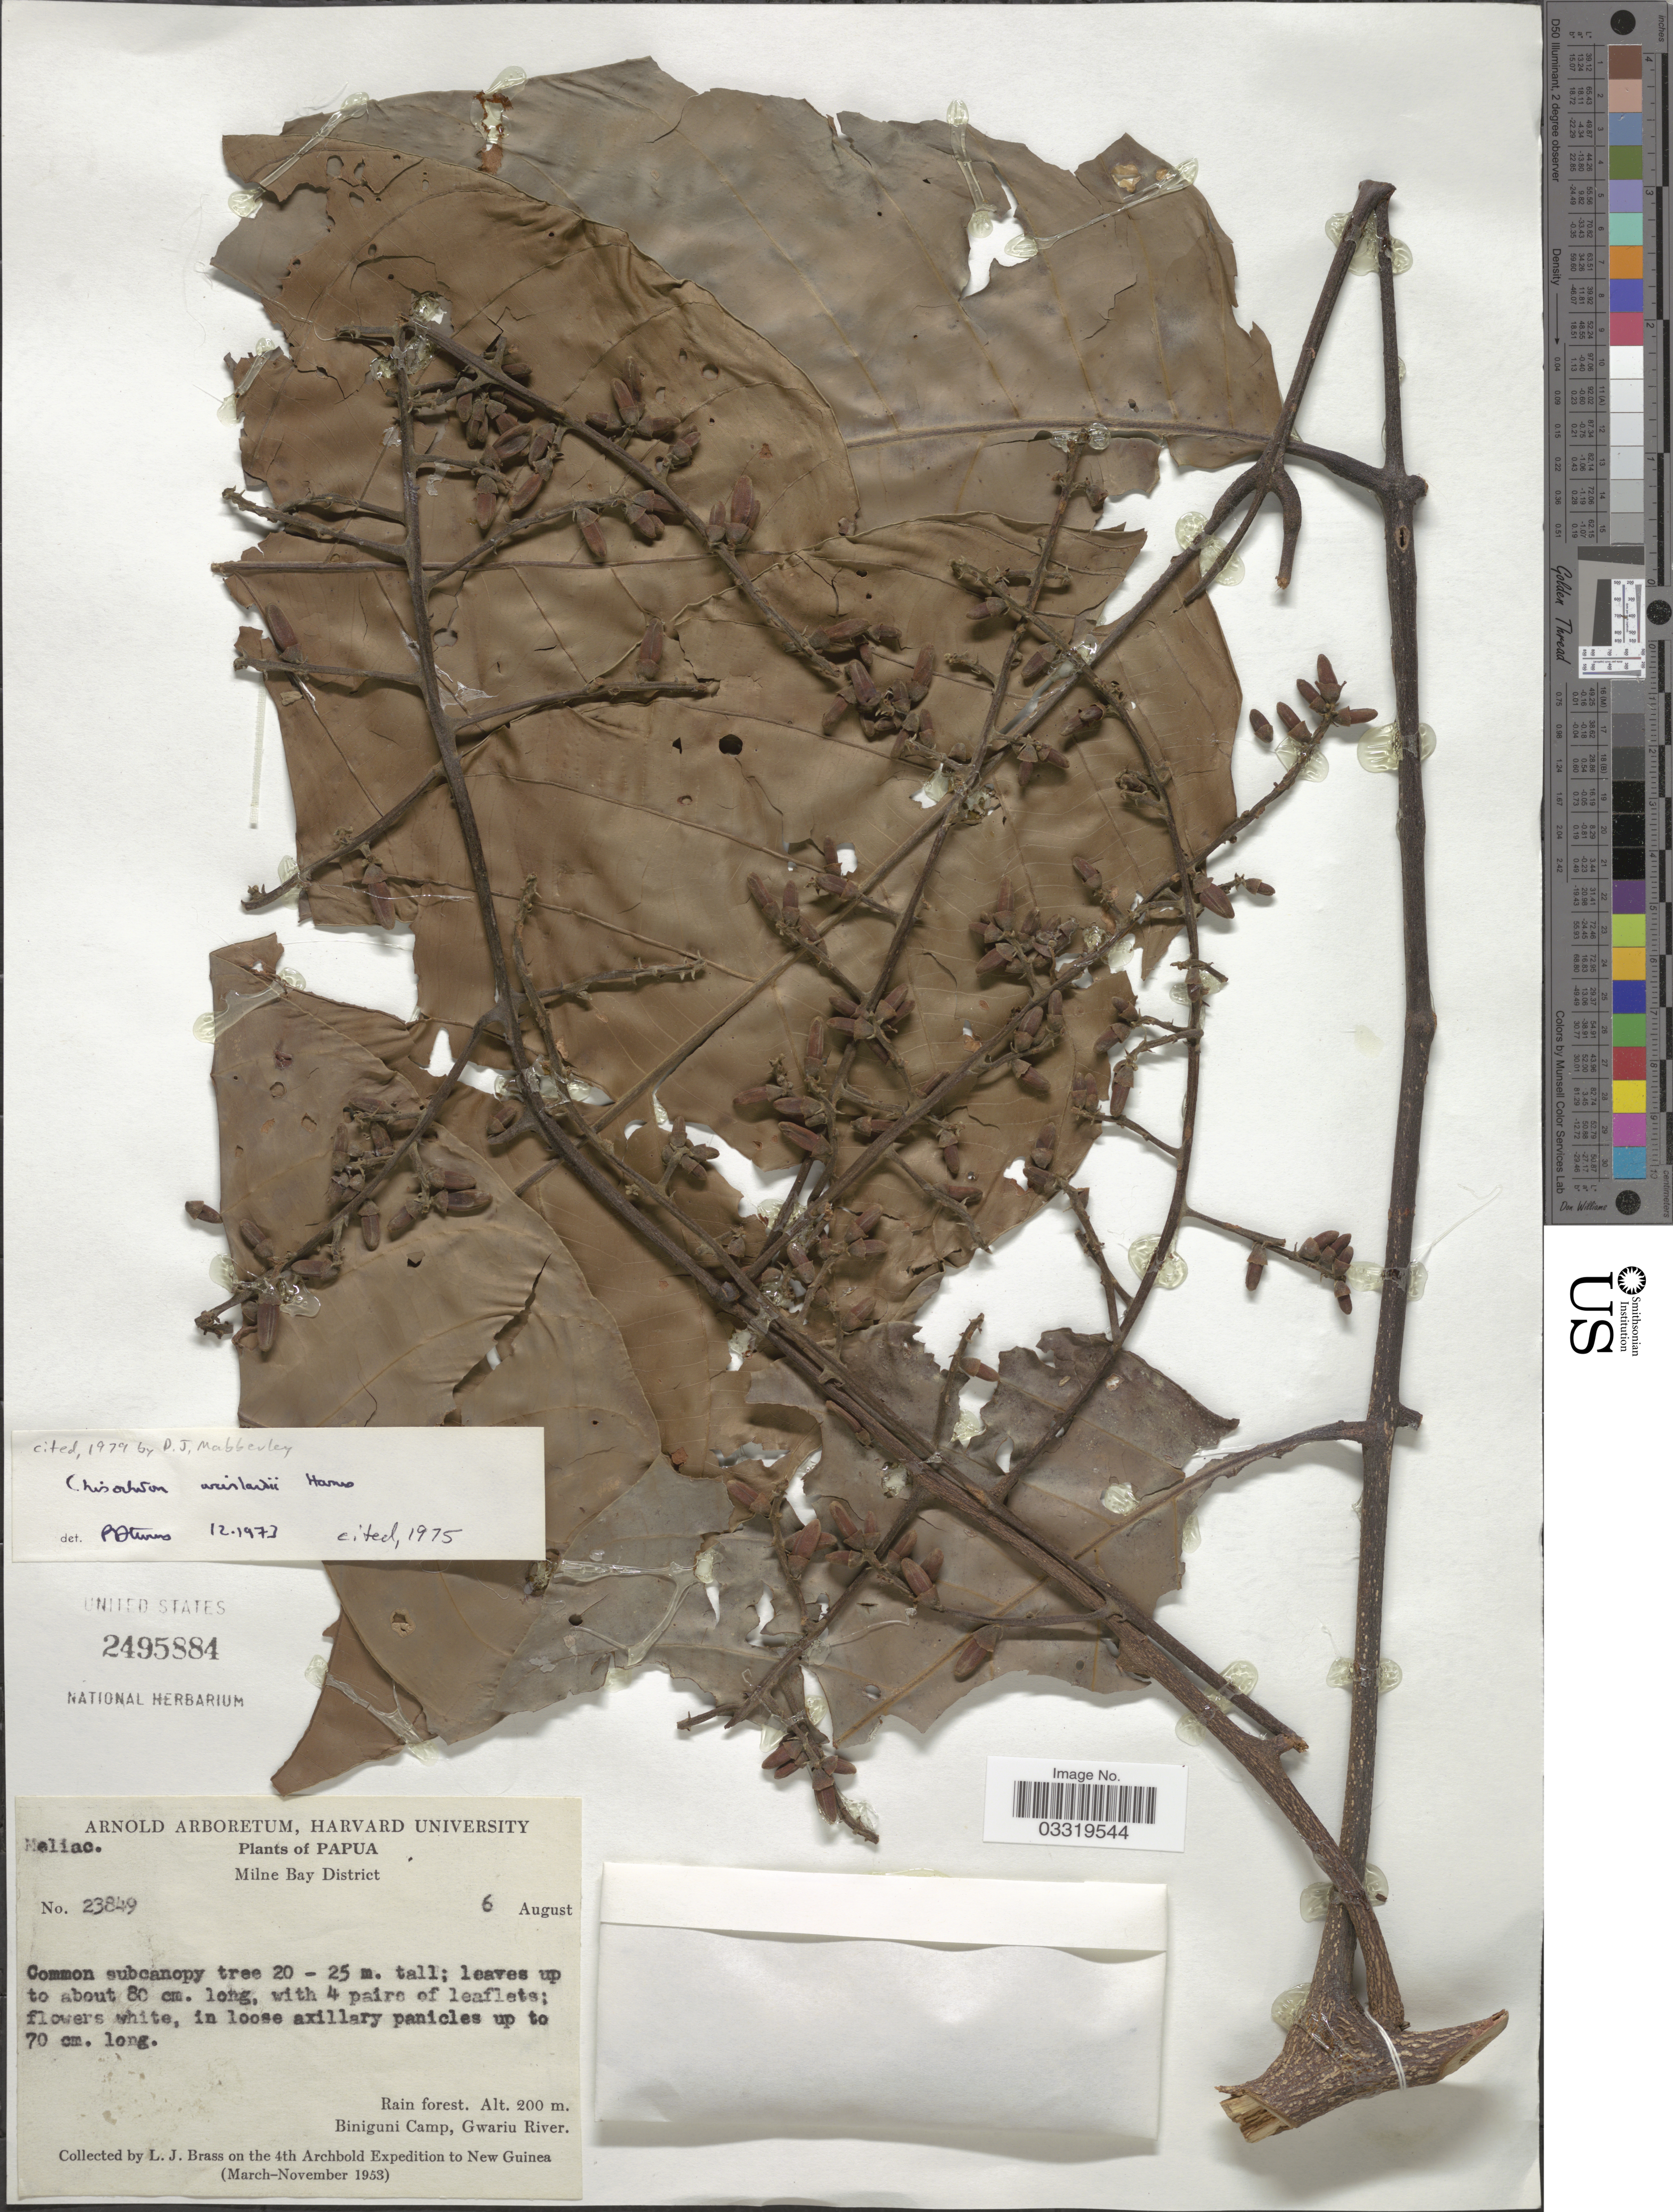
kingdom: Plantae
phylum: Tracheophyta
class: Magnoliopsida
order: Sapindales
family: Meliaceae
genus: Chisocheton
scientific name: Chisocheton lasiocarpus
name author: (Miq.) Valeton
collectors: L. J. Brass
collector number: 23849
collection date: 1953-08-06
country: Papua New Guinea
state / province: Milne Bay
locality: Papua, Milne Bay District, Biniguni Camp, Gwariu River, New Guinea.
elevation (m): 200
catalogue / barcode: US 2495884